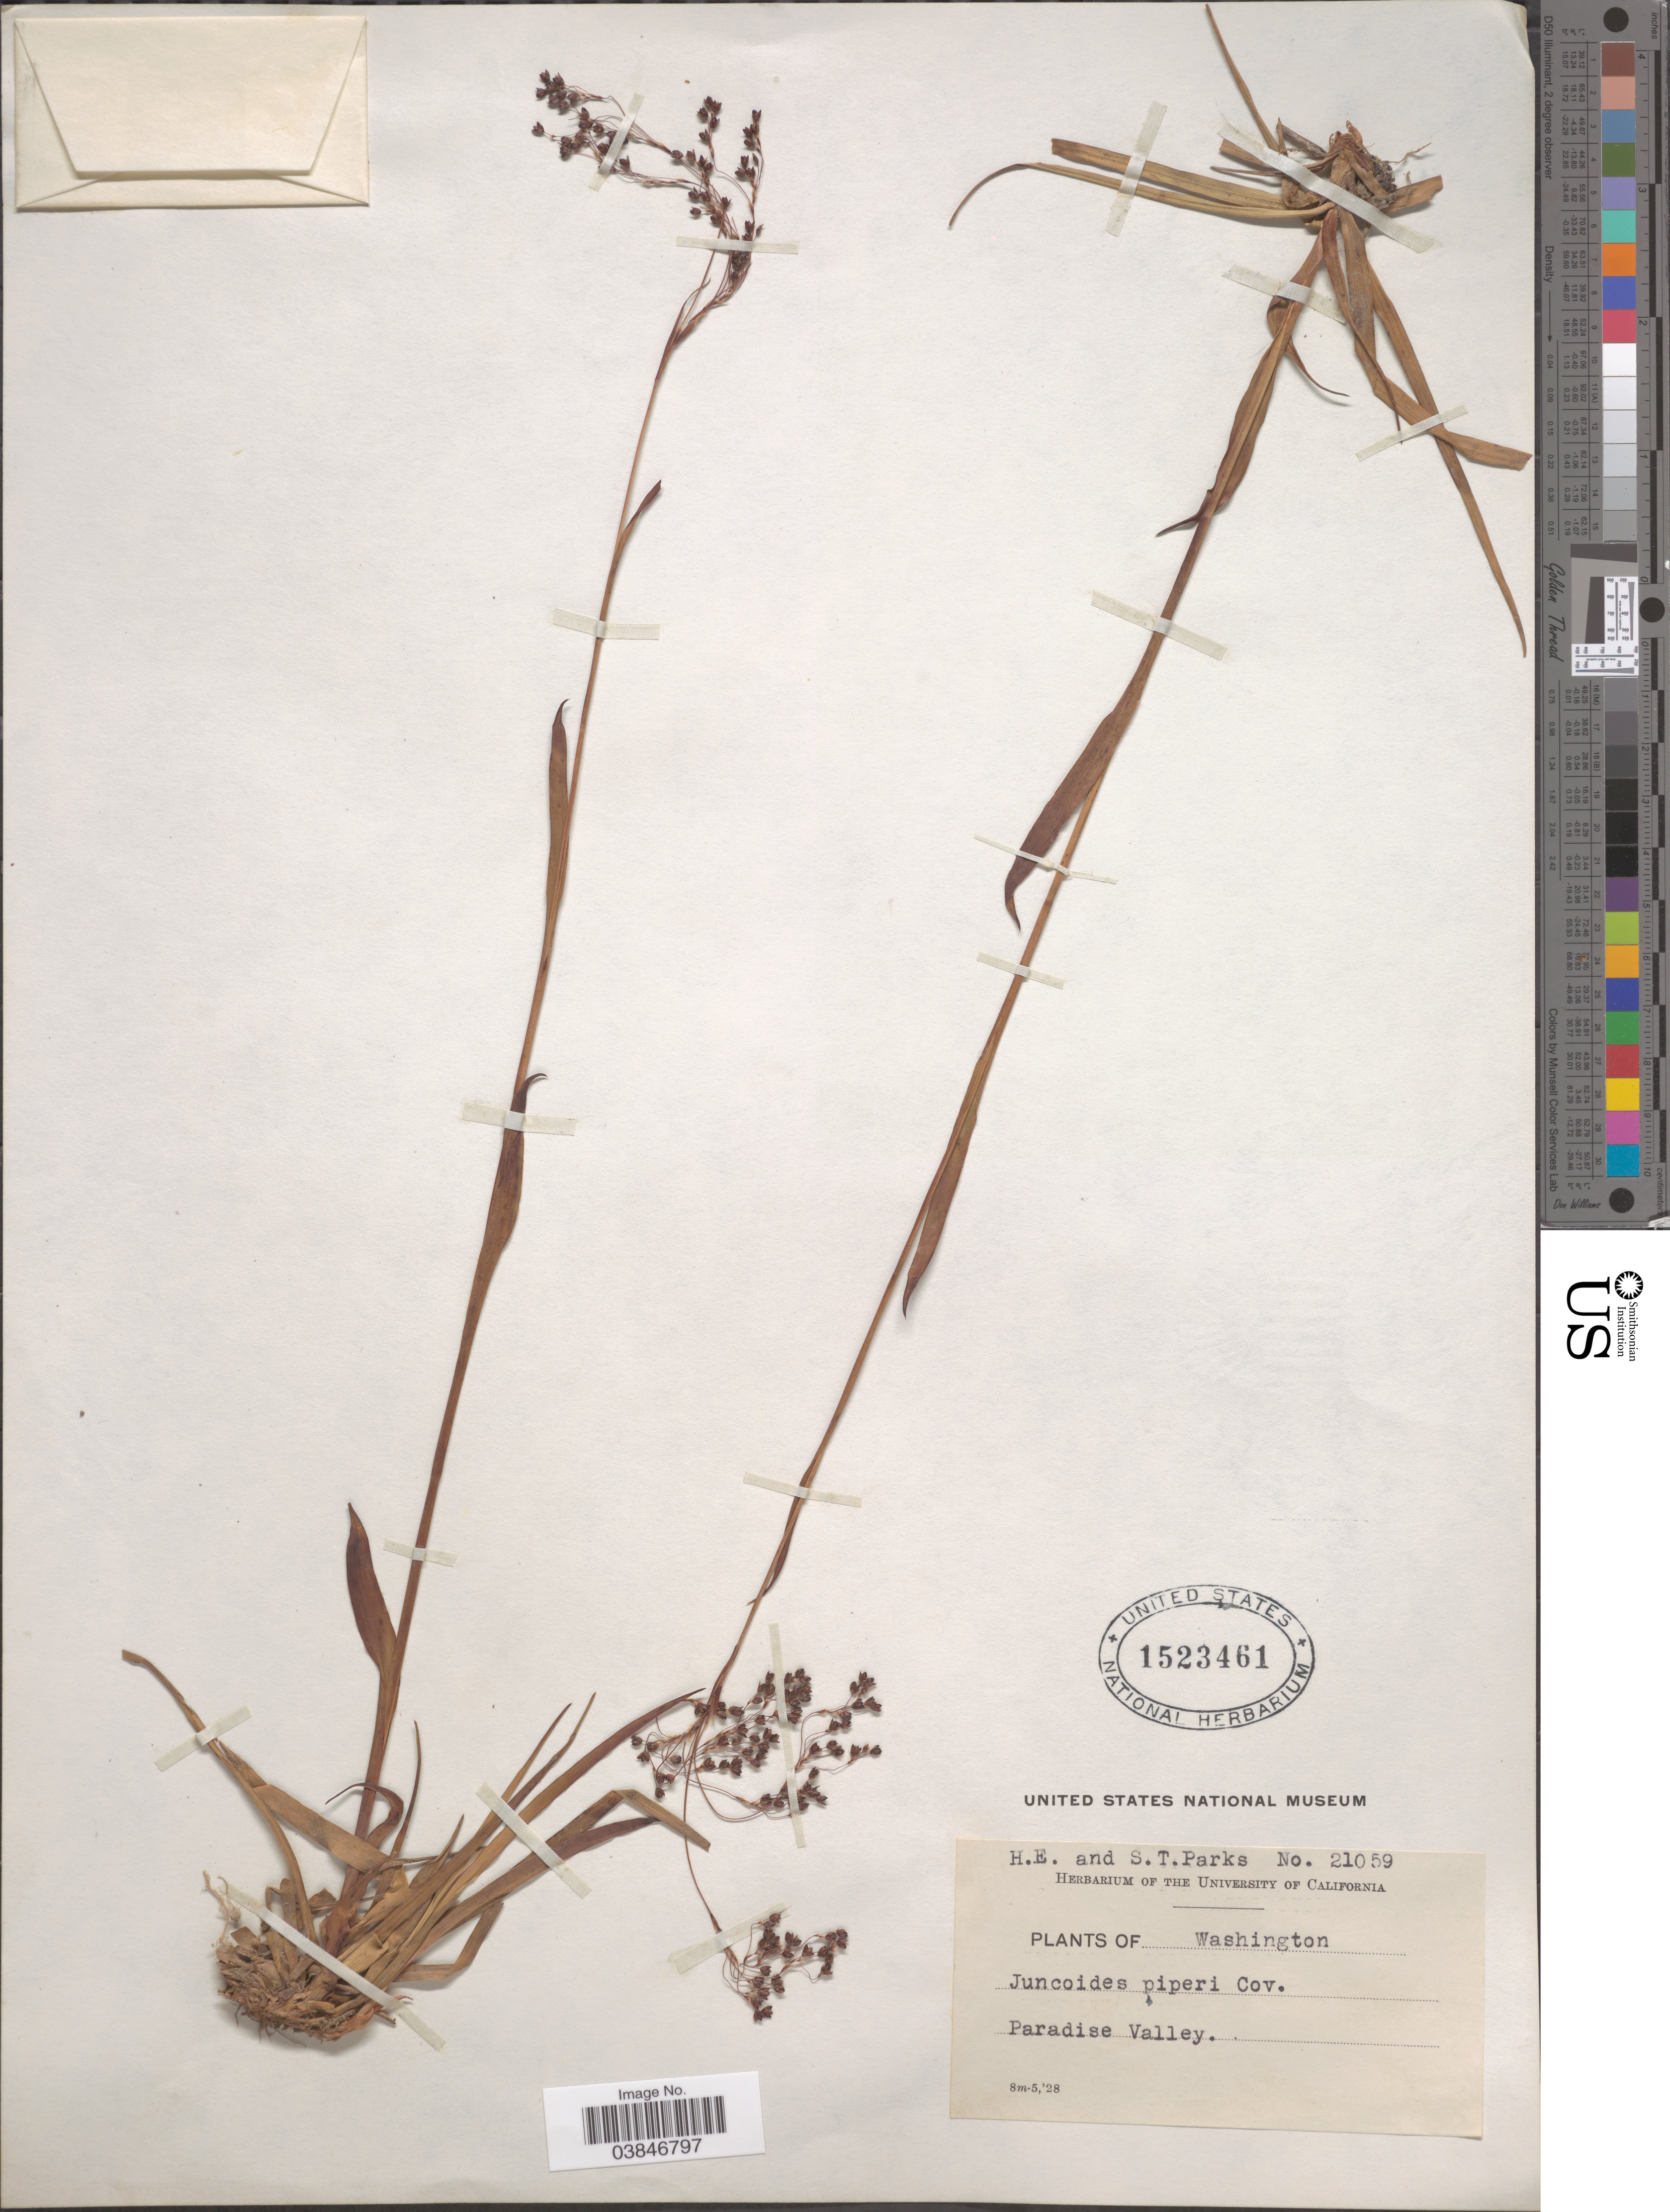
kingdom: Plantae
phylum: Tracheophyta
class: Liliopsida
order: Poales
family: Juncaceae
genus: Luzula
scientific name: Luzula piperi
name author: (Coville) M.E. Jones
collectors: H. E. Parks & S. Parks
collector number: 21059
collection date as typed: Transcribed d/m/y: 5/8/28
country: United States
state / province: Washington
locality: Paradise Valley.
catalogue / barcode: US 1523461